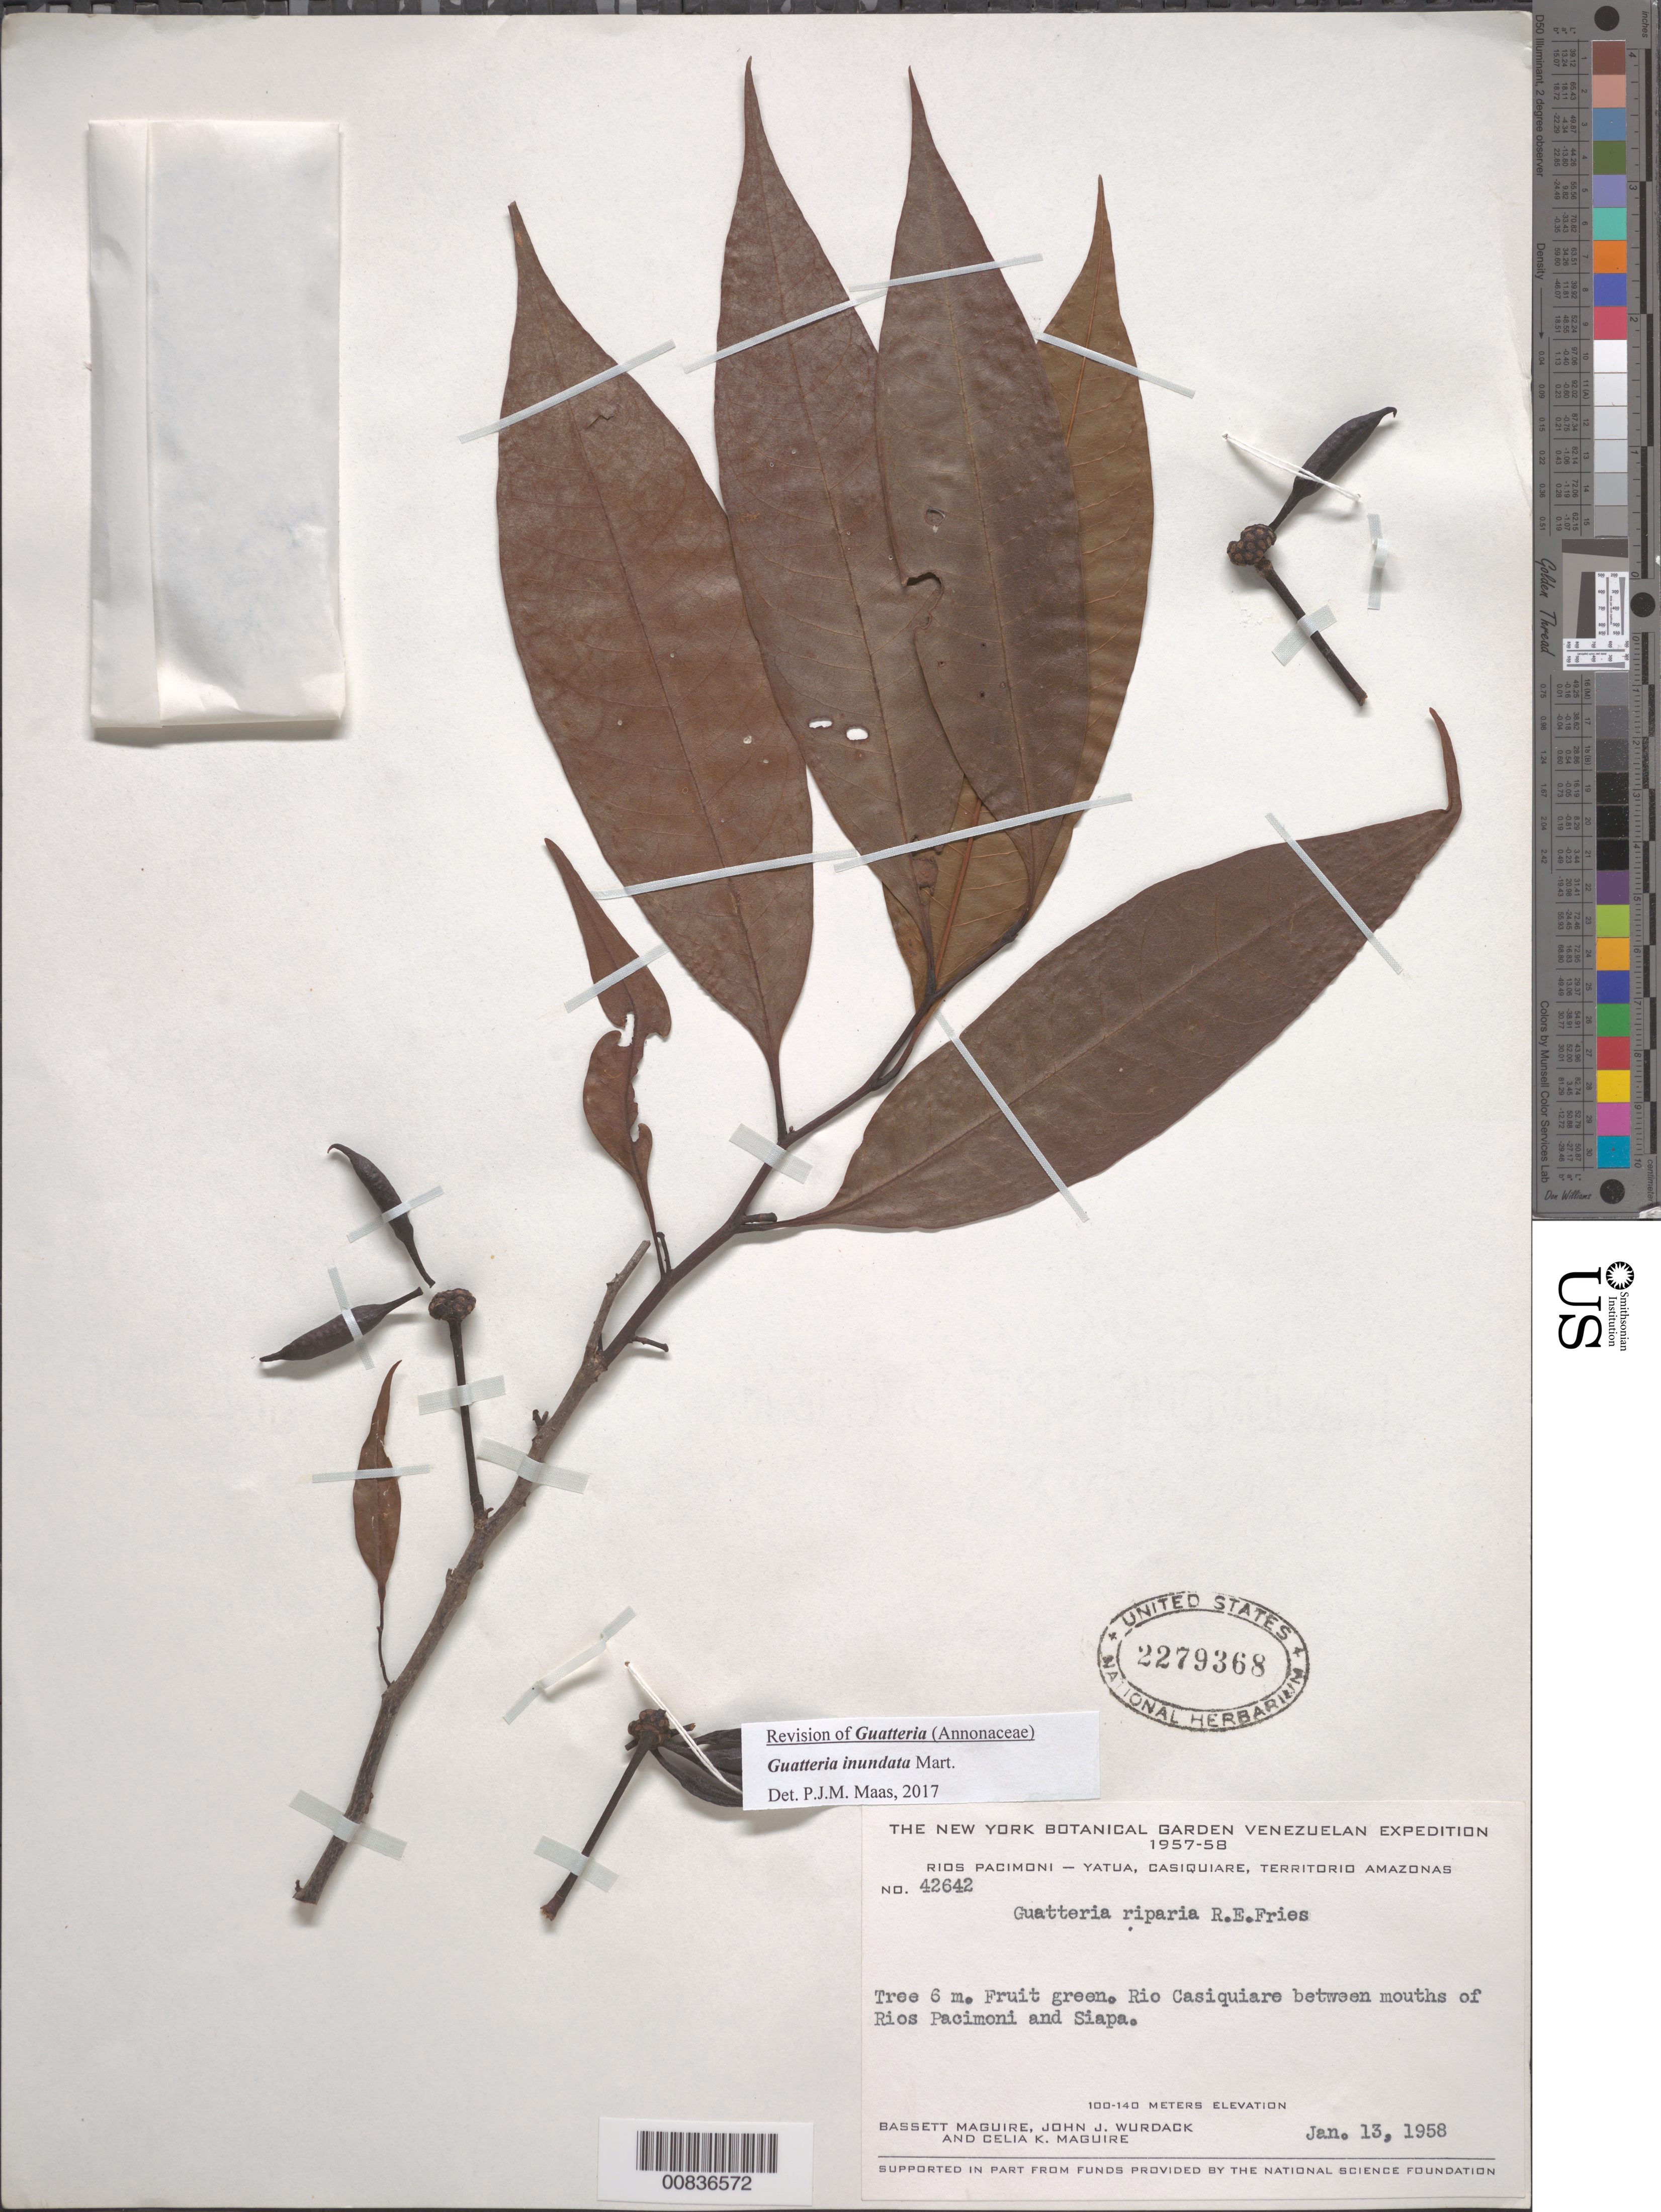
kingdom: Plantae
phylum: Tracheophyta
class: Magnoliopsida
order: Magnoliales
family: Annonaceae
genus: Guatteria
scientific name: Guatteria inundata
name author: Mart.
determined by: Maas, Paul J.; Maas, H.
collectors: B. Maguire, J. J. Wurdack & C. K. Maguire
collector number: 42642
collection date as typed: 13-Jan-58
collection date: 1958-01-13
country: Venezuela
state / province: Amazonas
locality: Río Casiquiare, betw. mouth of Río Siapa & mouth of Río Pacimoni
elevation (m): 100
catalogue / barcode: US 2279368